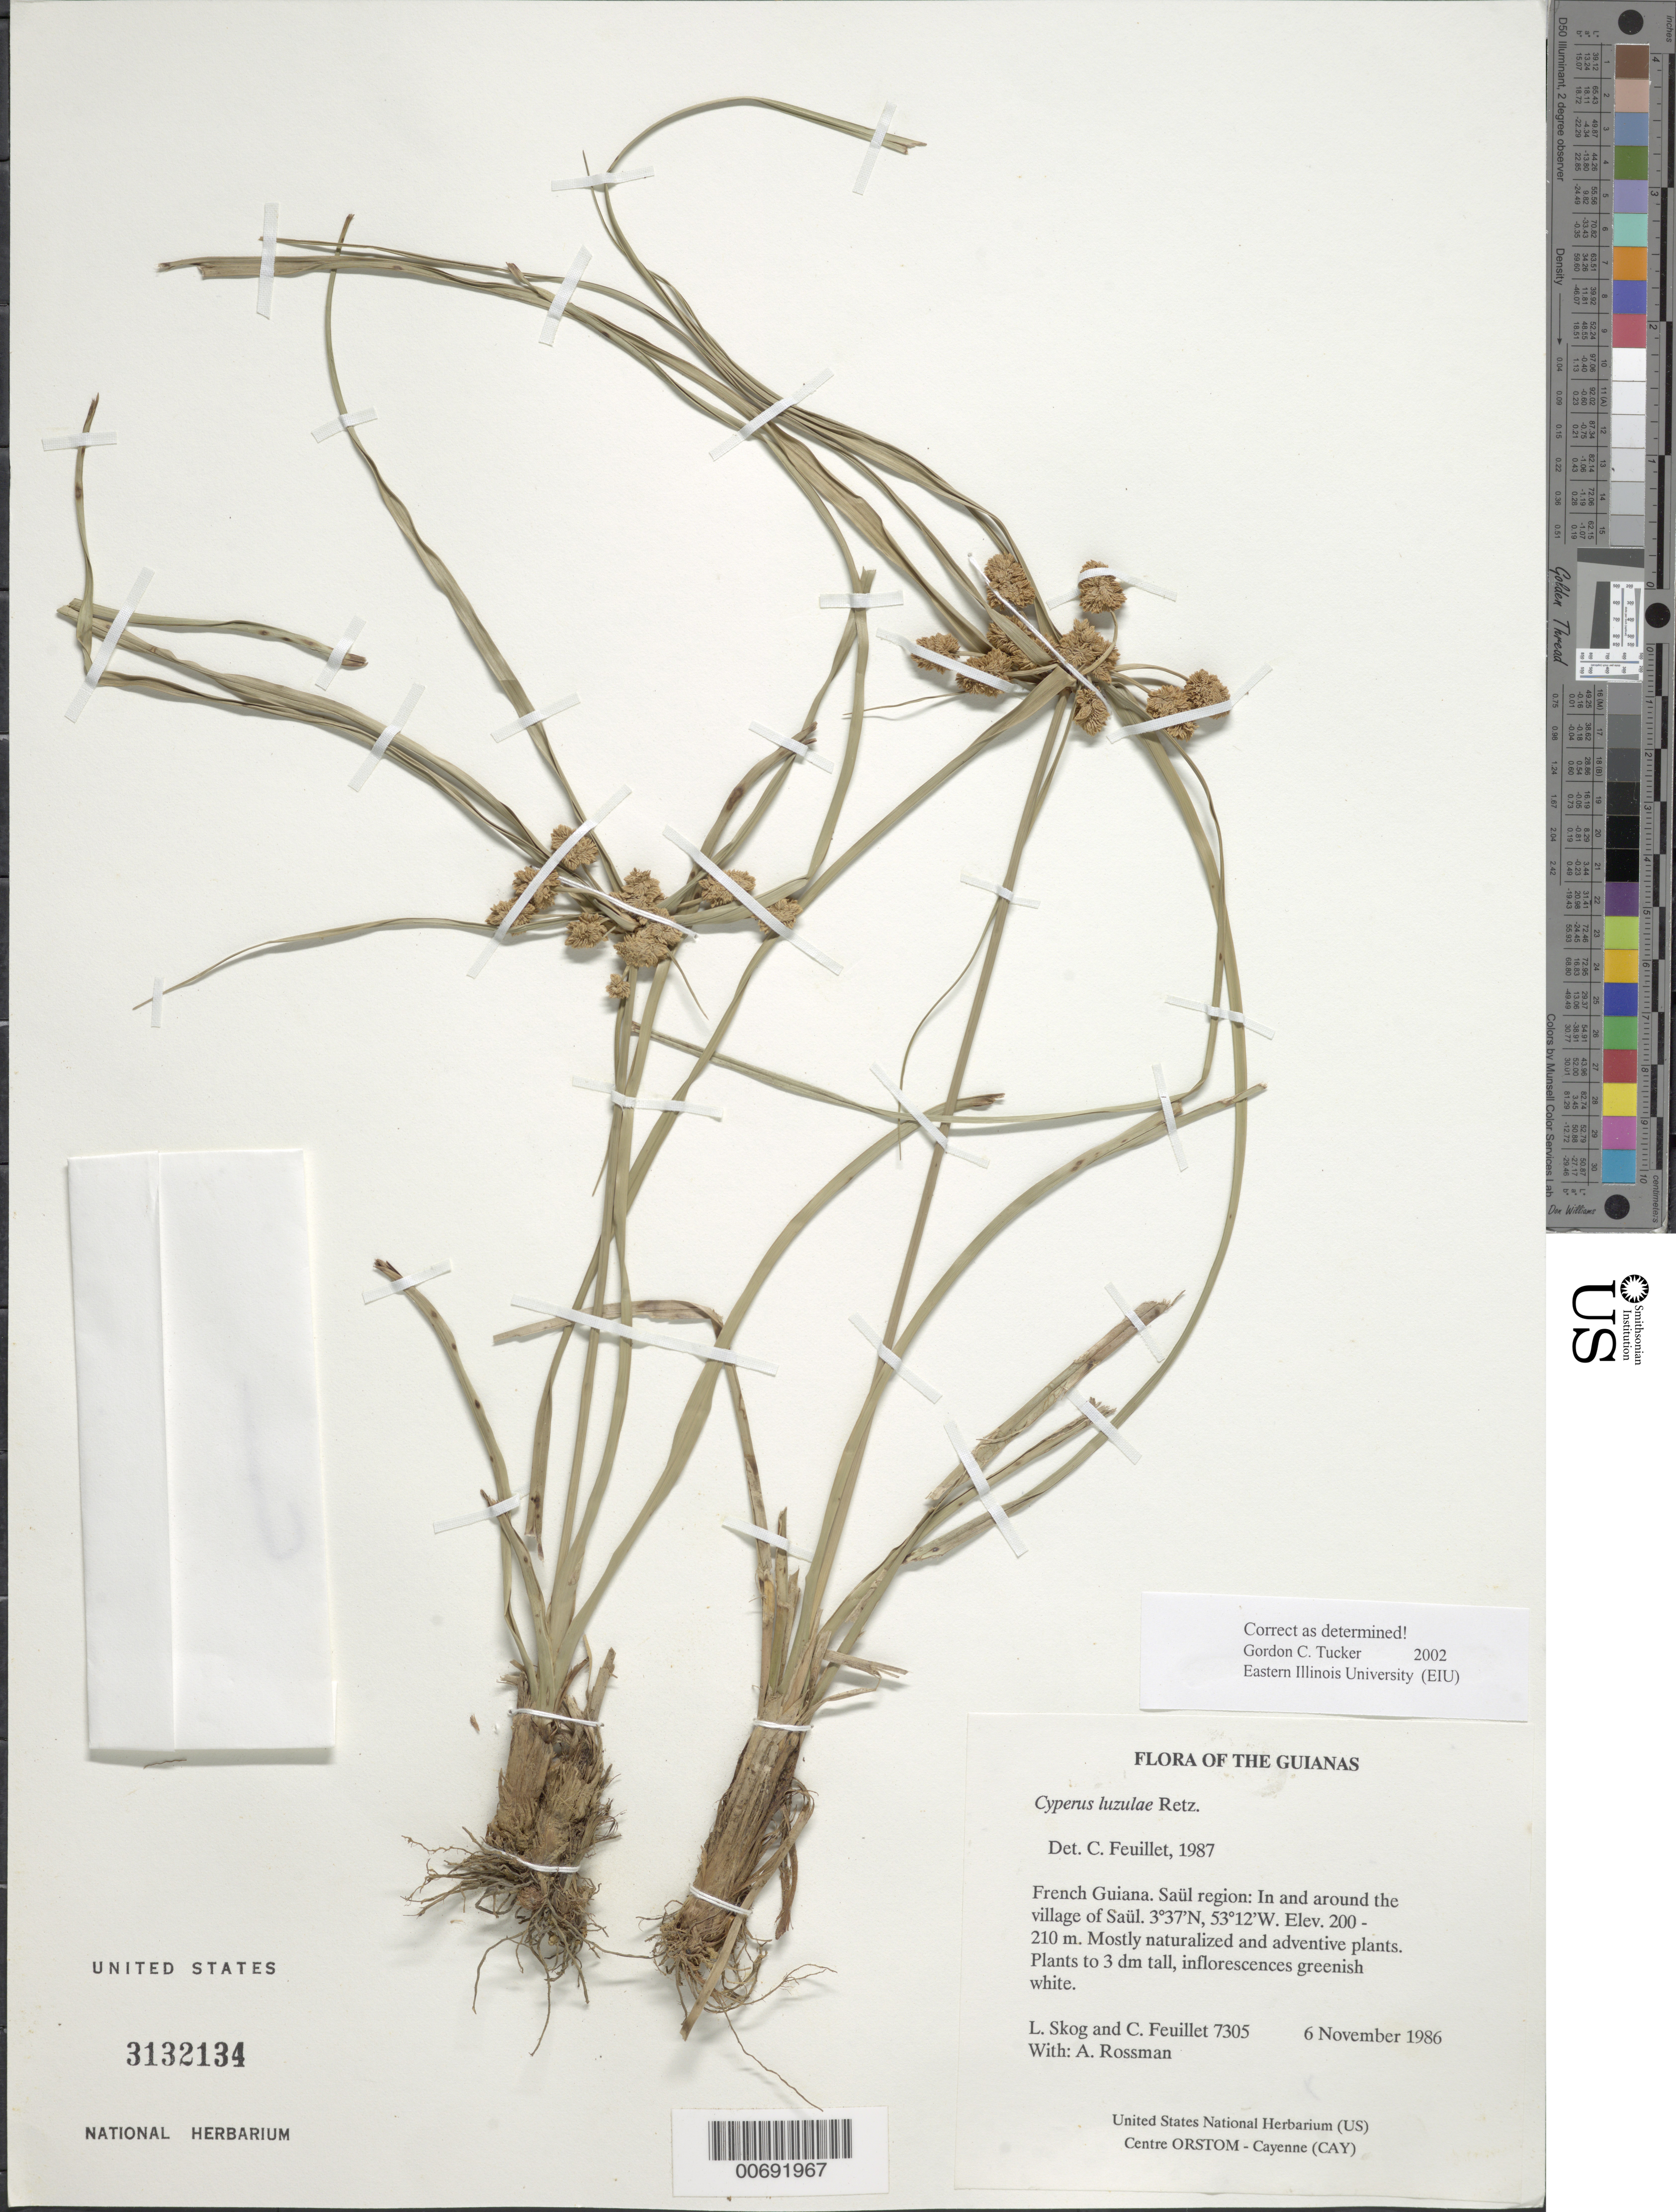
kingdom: Plantae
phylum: Tracheophyta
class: Liliopsida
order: Poales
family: Cyperaceae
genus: Cyperus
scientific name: Cyperus luzulae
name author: (L.) Rottb. ex Retz.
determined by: Tucker, G. C.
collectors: L. E. Skog, C. Feuillet & A. Rossman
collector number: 7305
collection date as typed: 6 November 1986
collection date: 1986-11-06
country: French Guiana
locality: Saül. In and around the village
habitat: Mostly naturalized and adventive plants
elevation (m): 200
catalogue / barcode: US 3132134